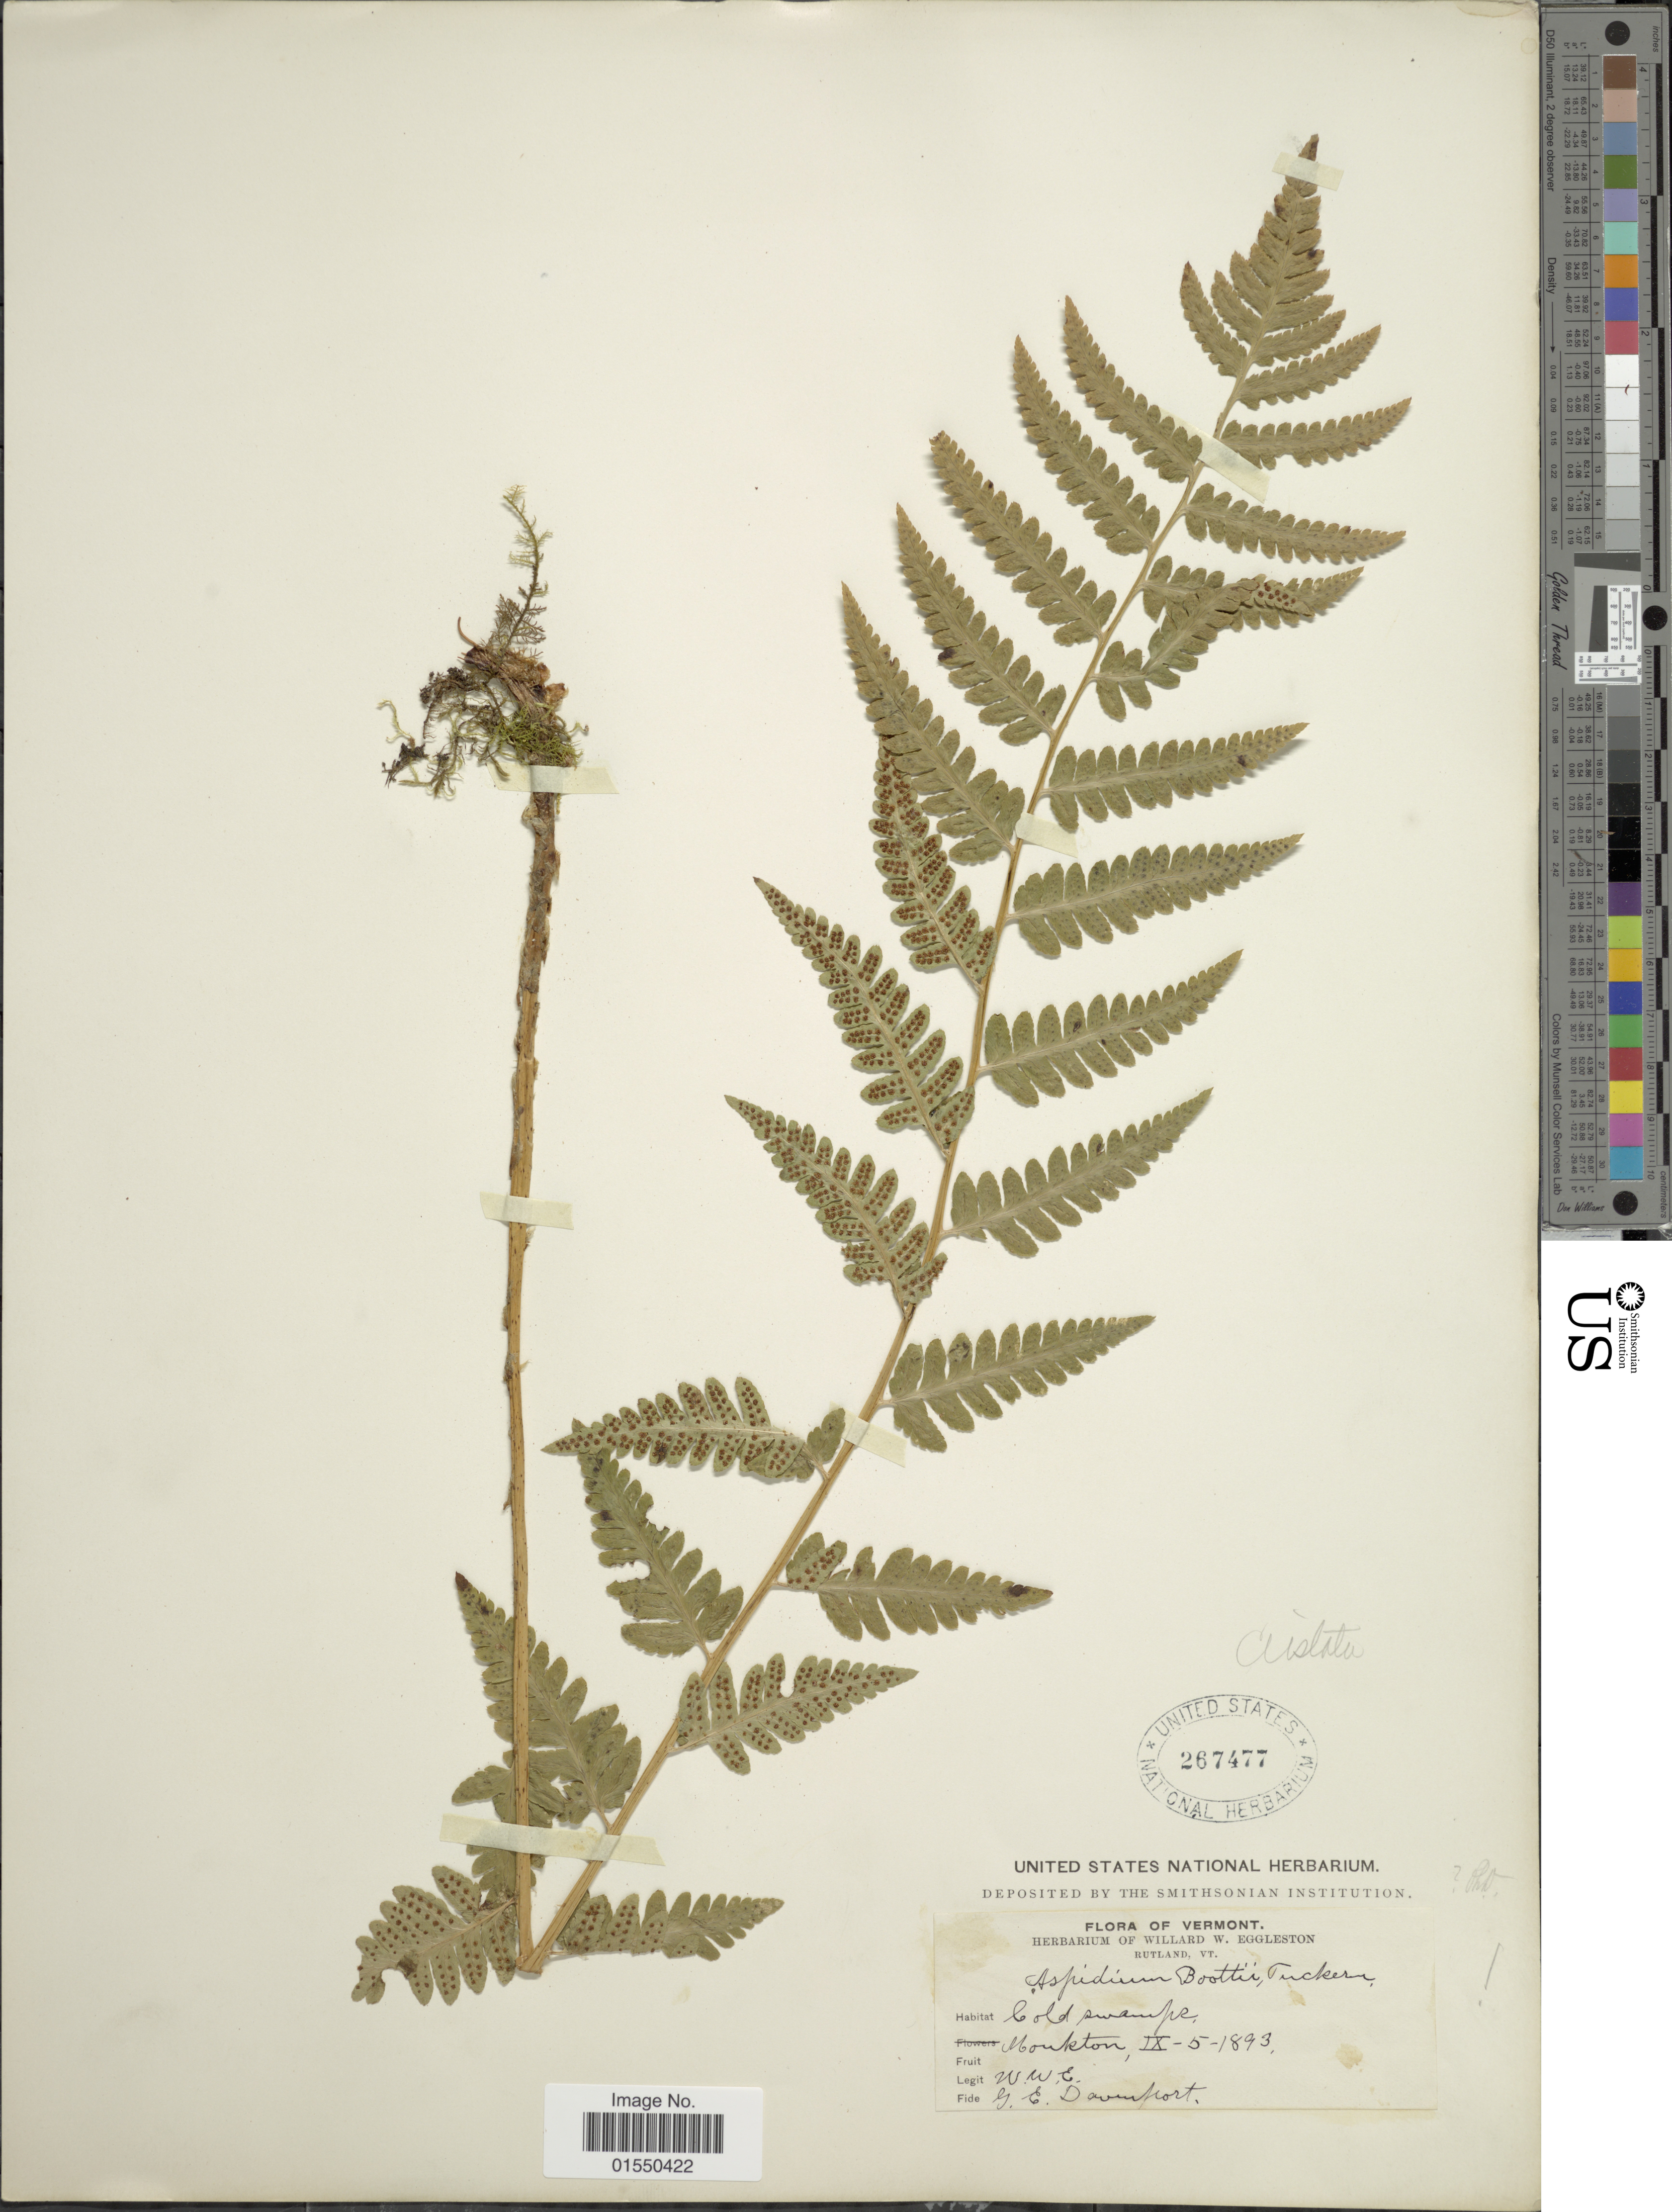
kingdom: Plantae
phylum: Tracheophyta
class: Polypodiopsida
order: Polypodiales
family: Dryopteridaceae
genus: Dryopteris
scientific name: Dryopteris cristata var. spinulosa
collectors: W. W. Eggleston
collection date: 1893-09-05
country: United States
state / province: Vermont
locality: Rutland, Moulton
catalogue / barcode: US 267477